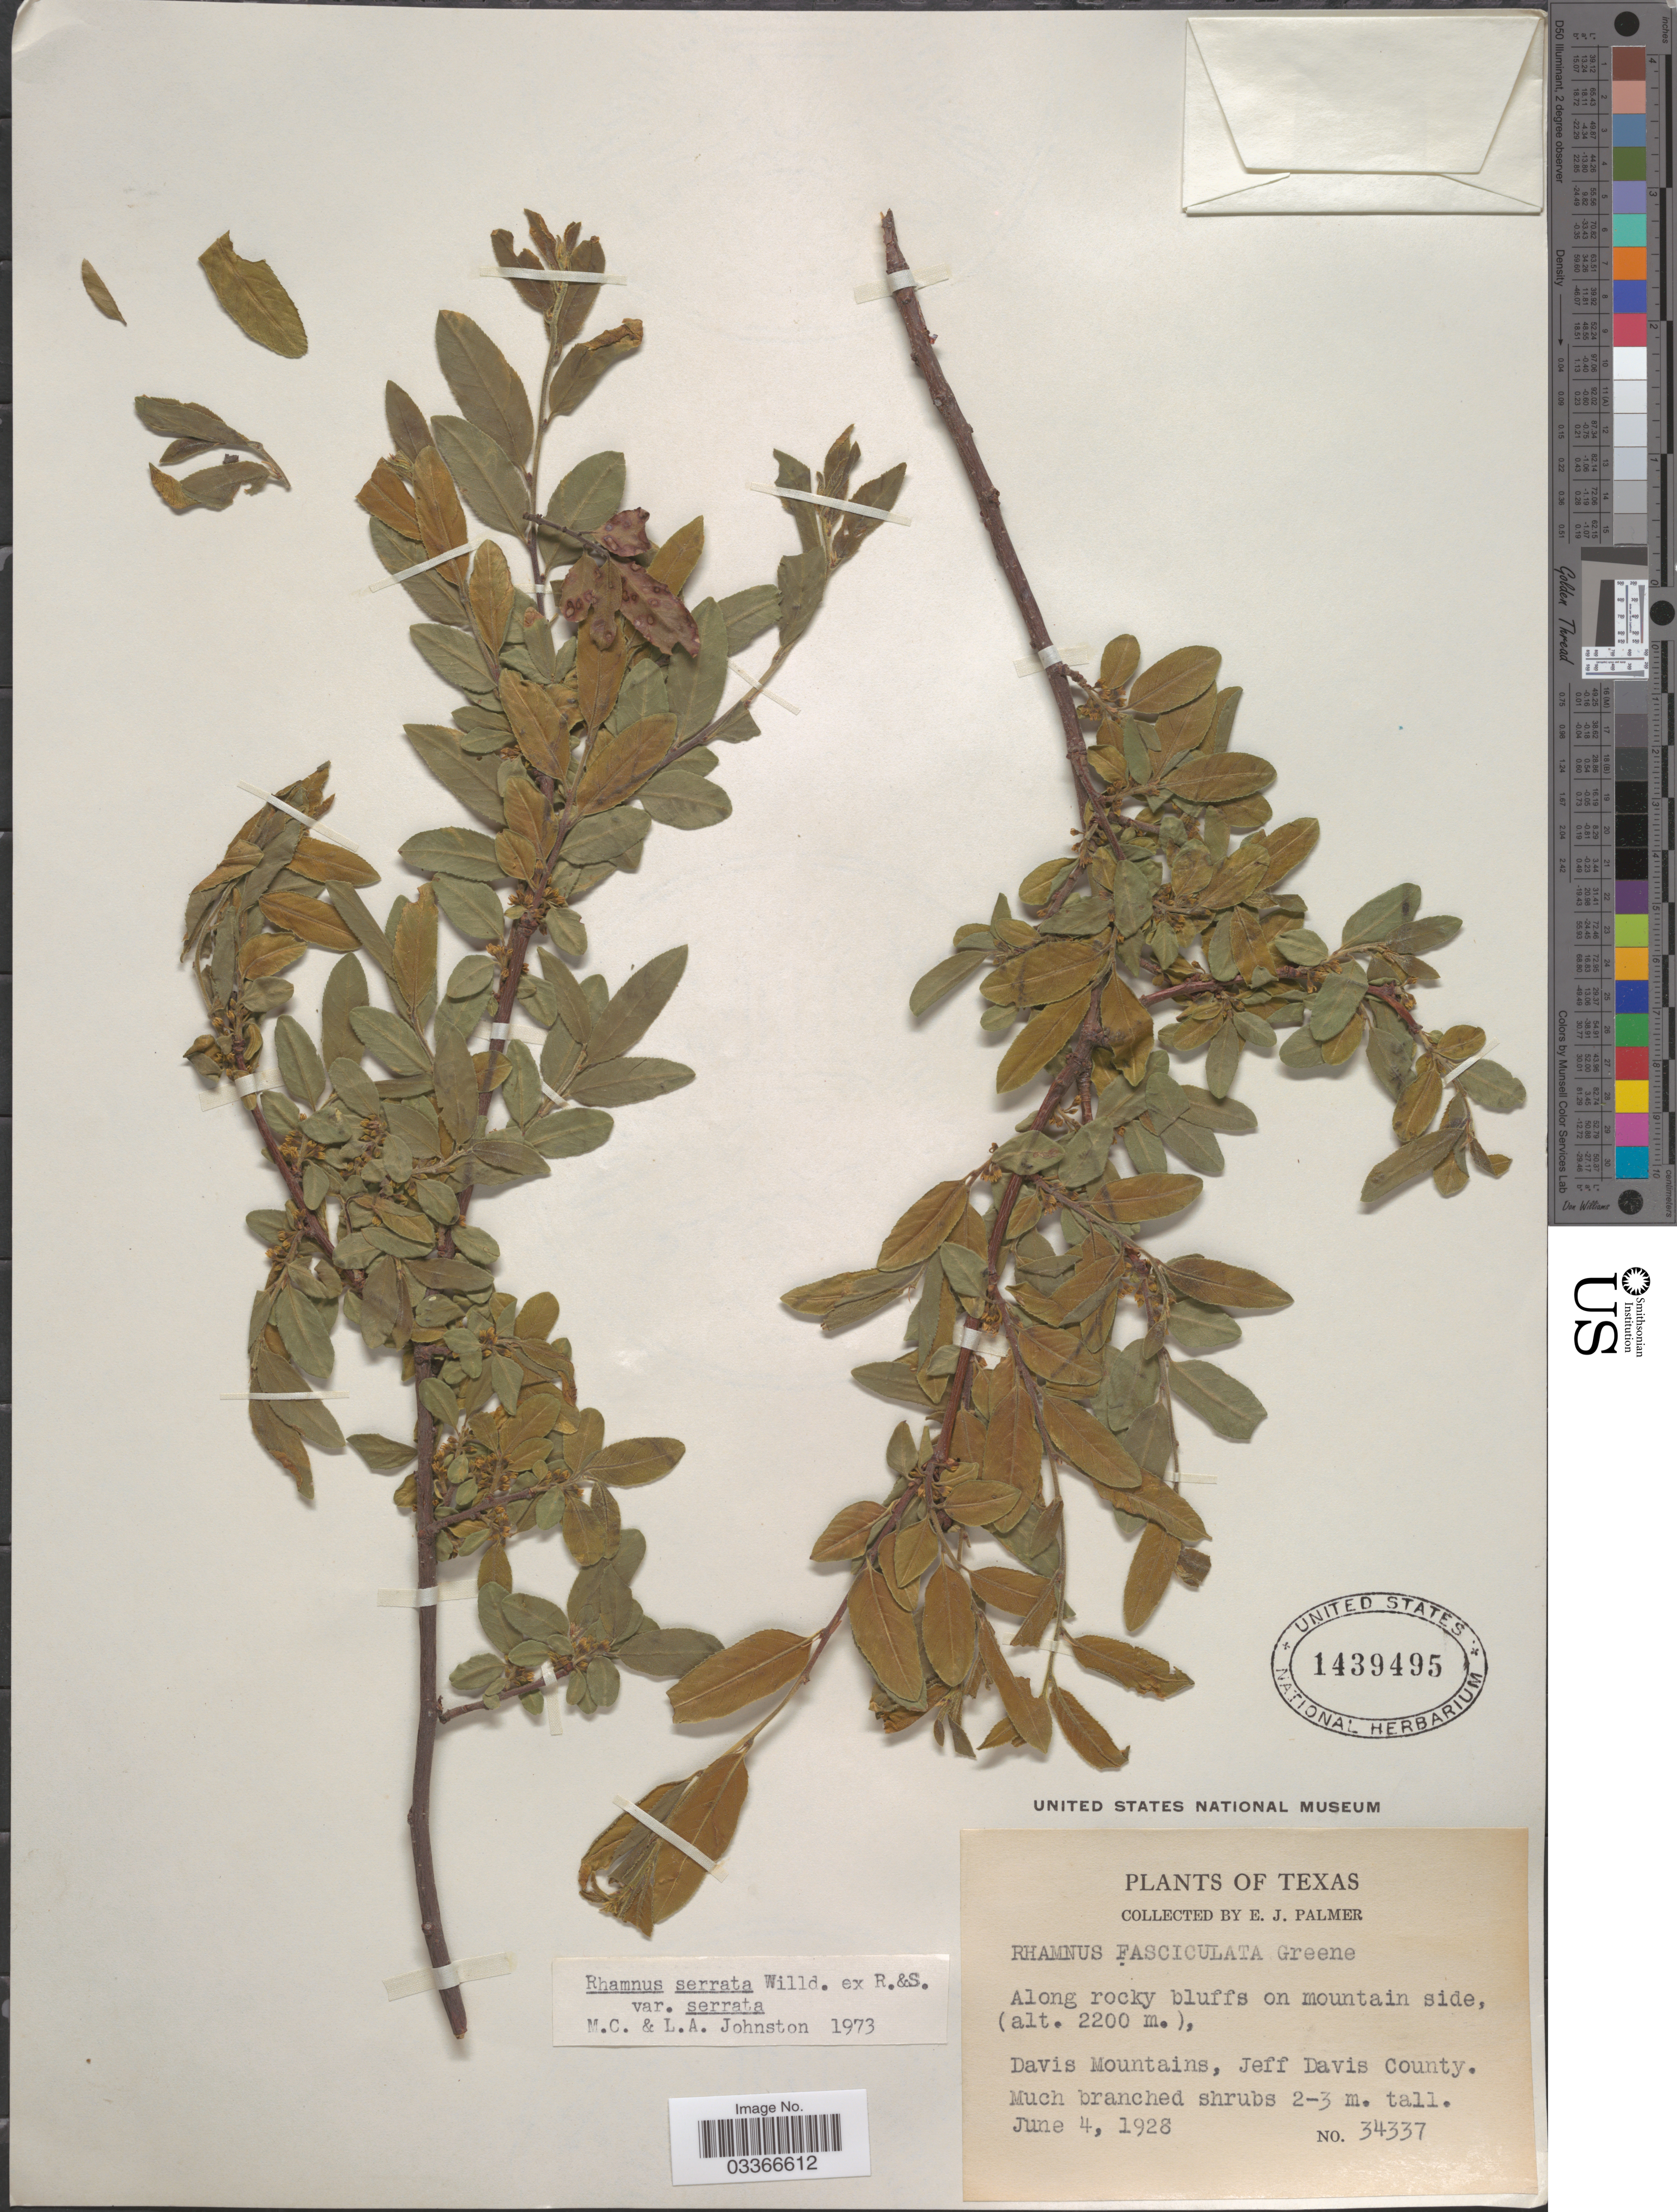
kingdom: Plantae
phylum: Tracheophyta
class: Magnoliopsida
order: Rosales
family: Rhamnaceae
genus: Rhamnus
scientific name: Rhamnus serrata var. serrata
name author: Humb. & Bonpl. ex Willd.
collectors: E. J. Palmer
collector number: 34337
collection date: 1928-06-04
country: United States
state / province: Texas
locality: Along rocky bluffs on mountain side, Davis Mountains, Jeff Davis County.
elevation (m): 2200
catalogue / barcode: US 1439495